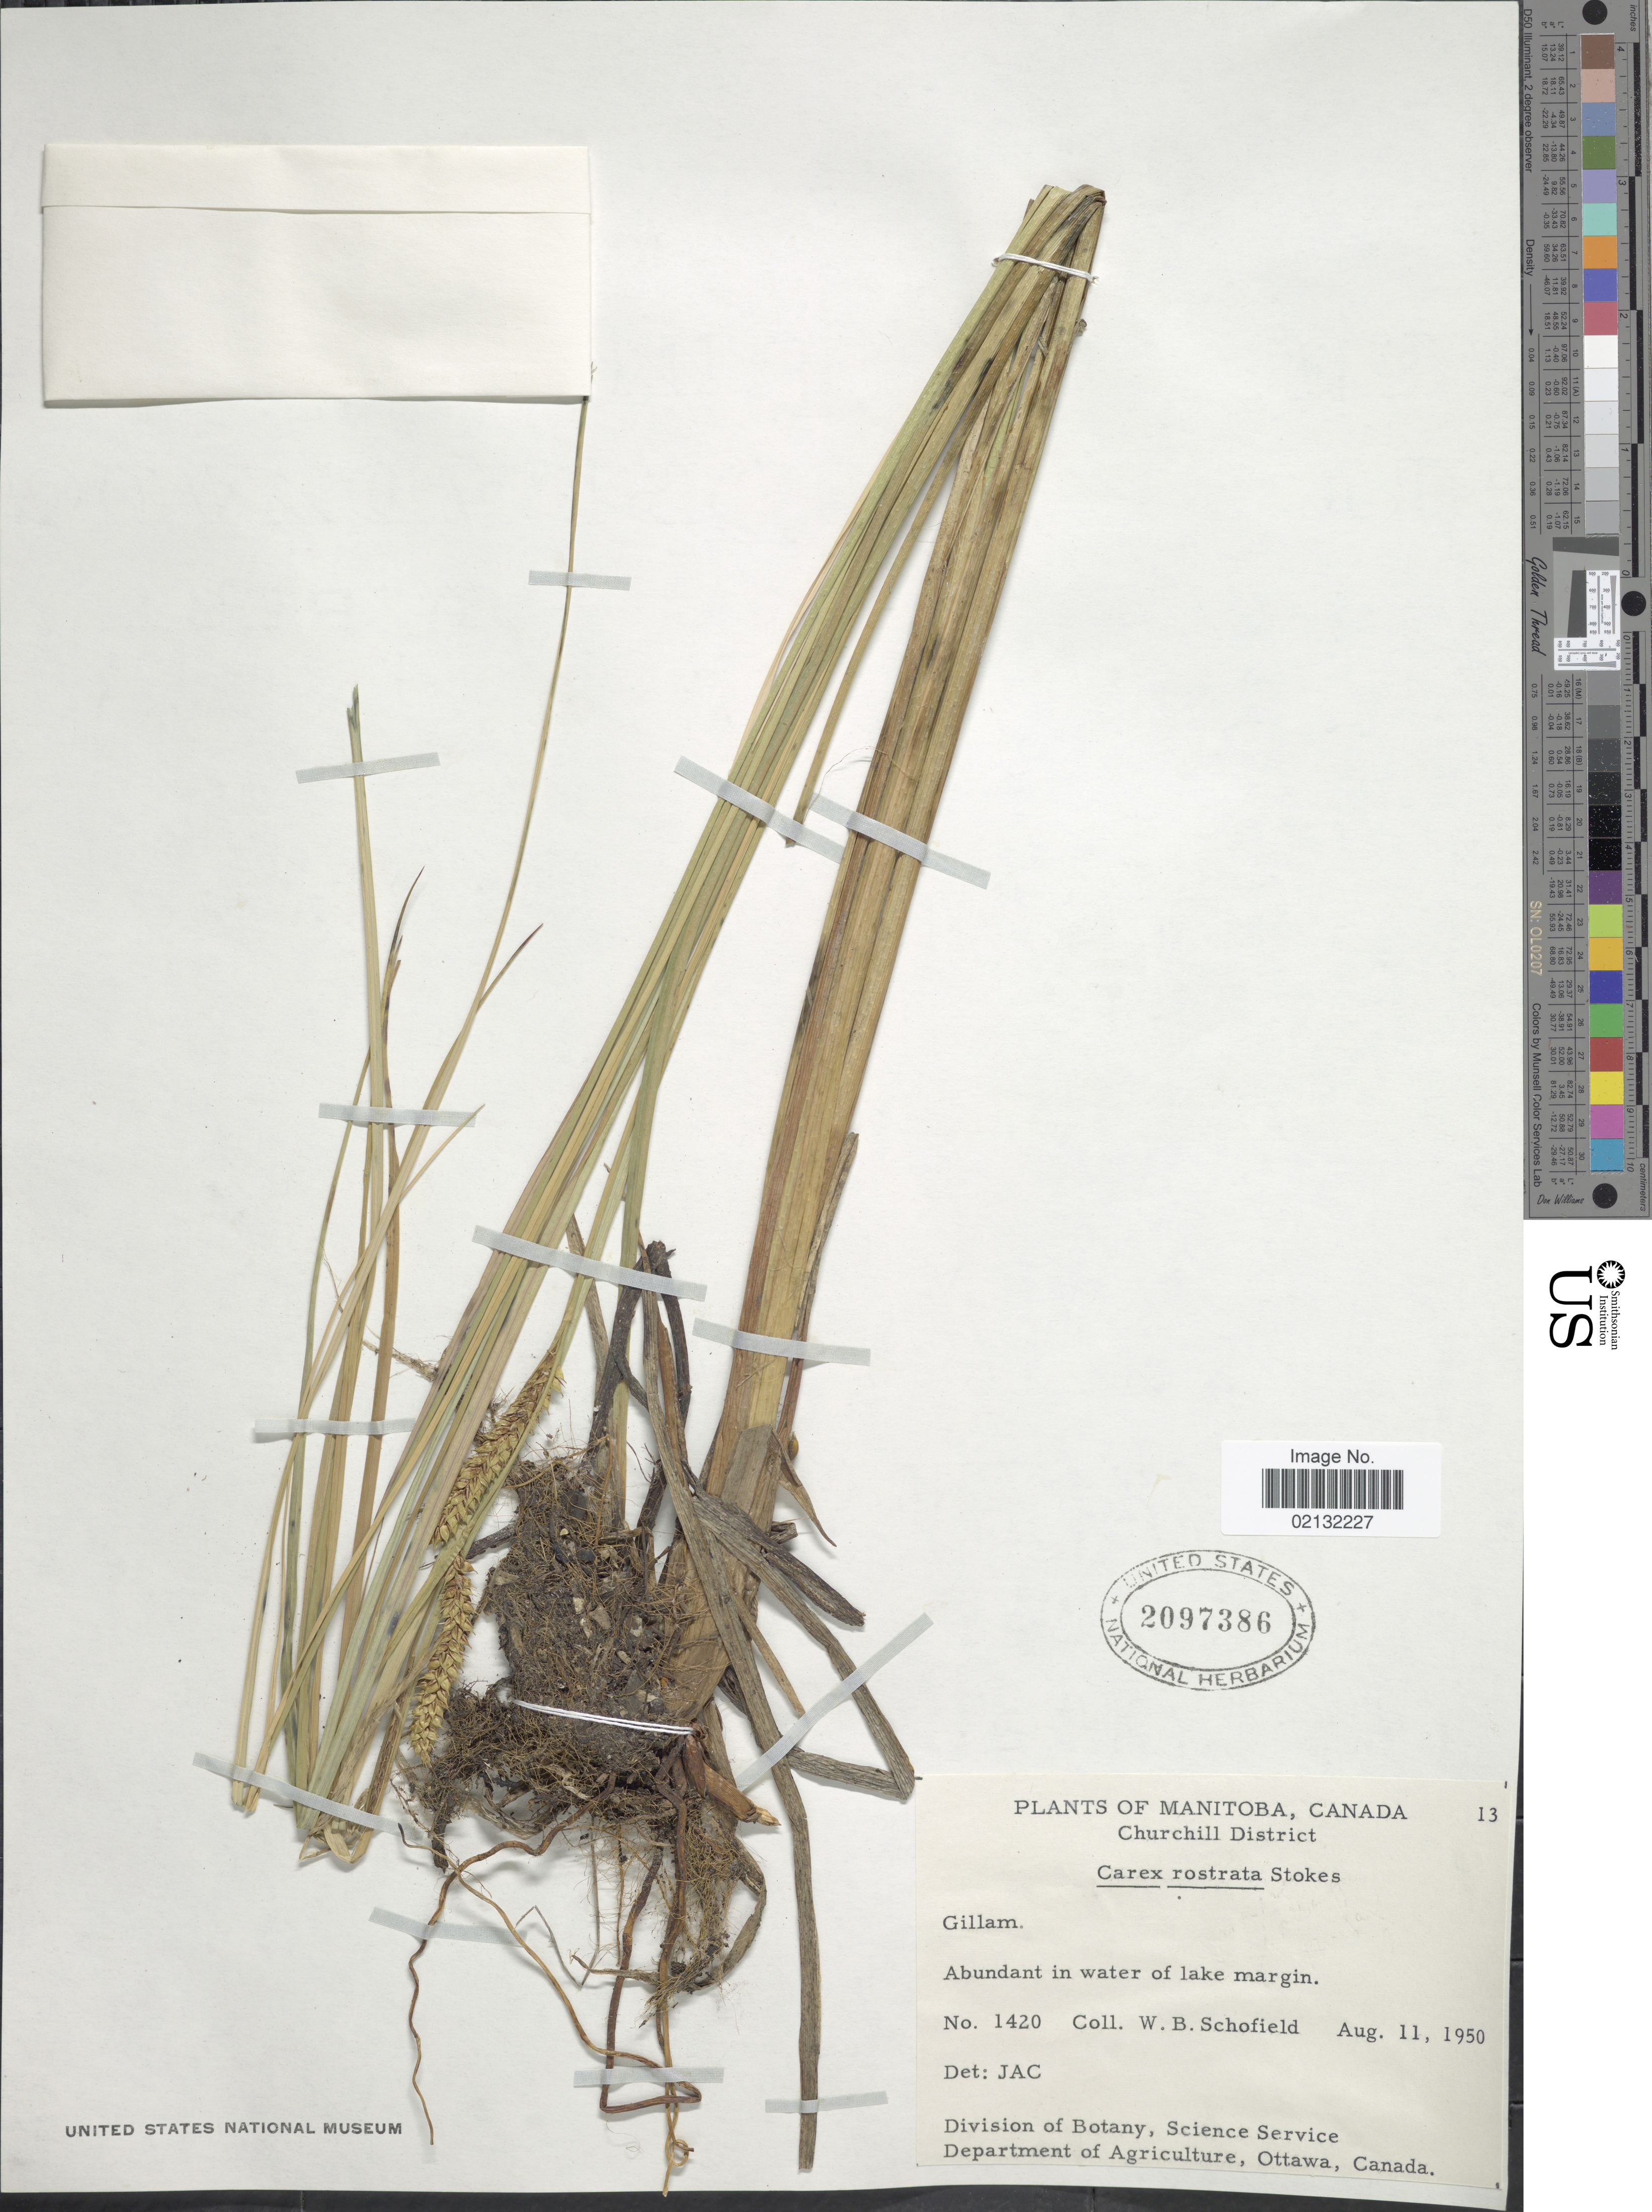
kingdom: Plantae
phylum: Tracheophyta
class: Liliopsida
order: Poales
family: Cyperaceae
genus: Carex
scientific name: Carex rostrata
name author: Stokes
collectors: W. Schofield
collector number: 1420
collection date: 1950-08-11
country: Canada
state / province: Manitoba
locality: Churchill District, abundant in water of lake margin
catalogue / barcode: US 2097386